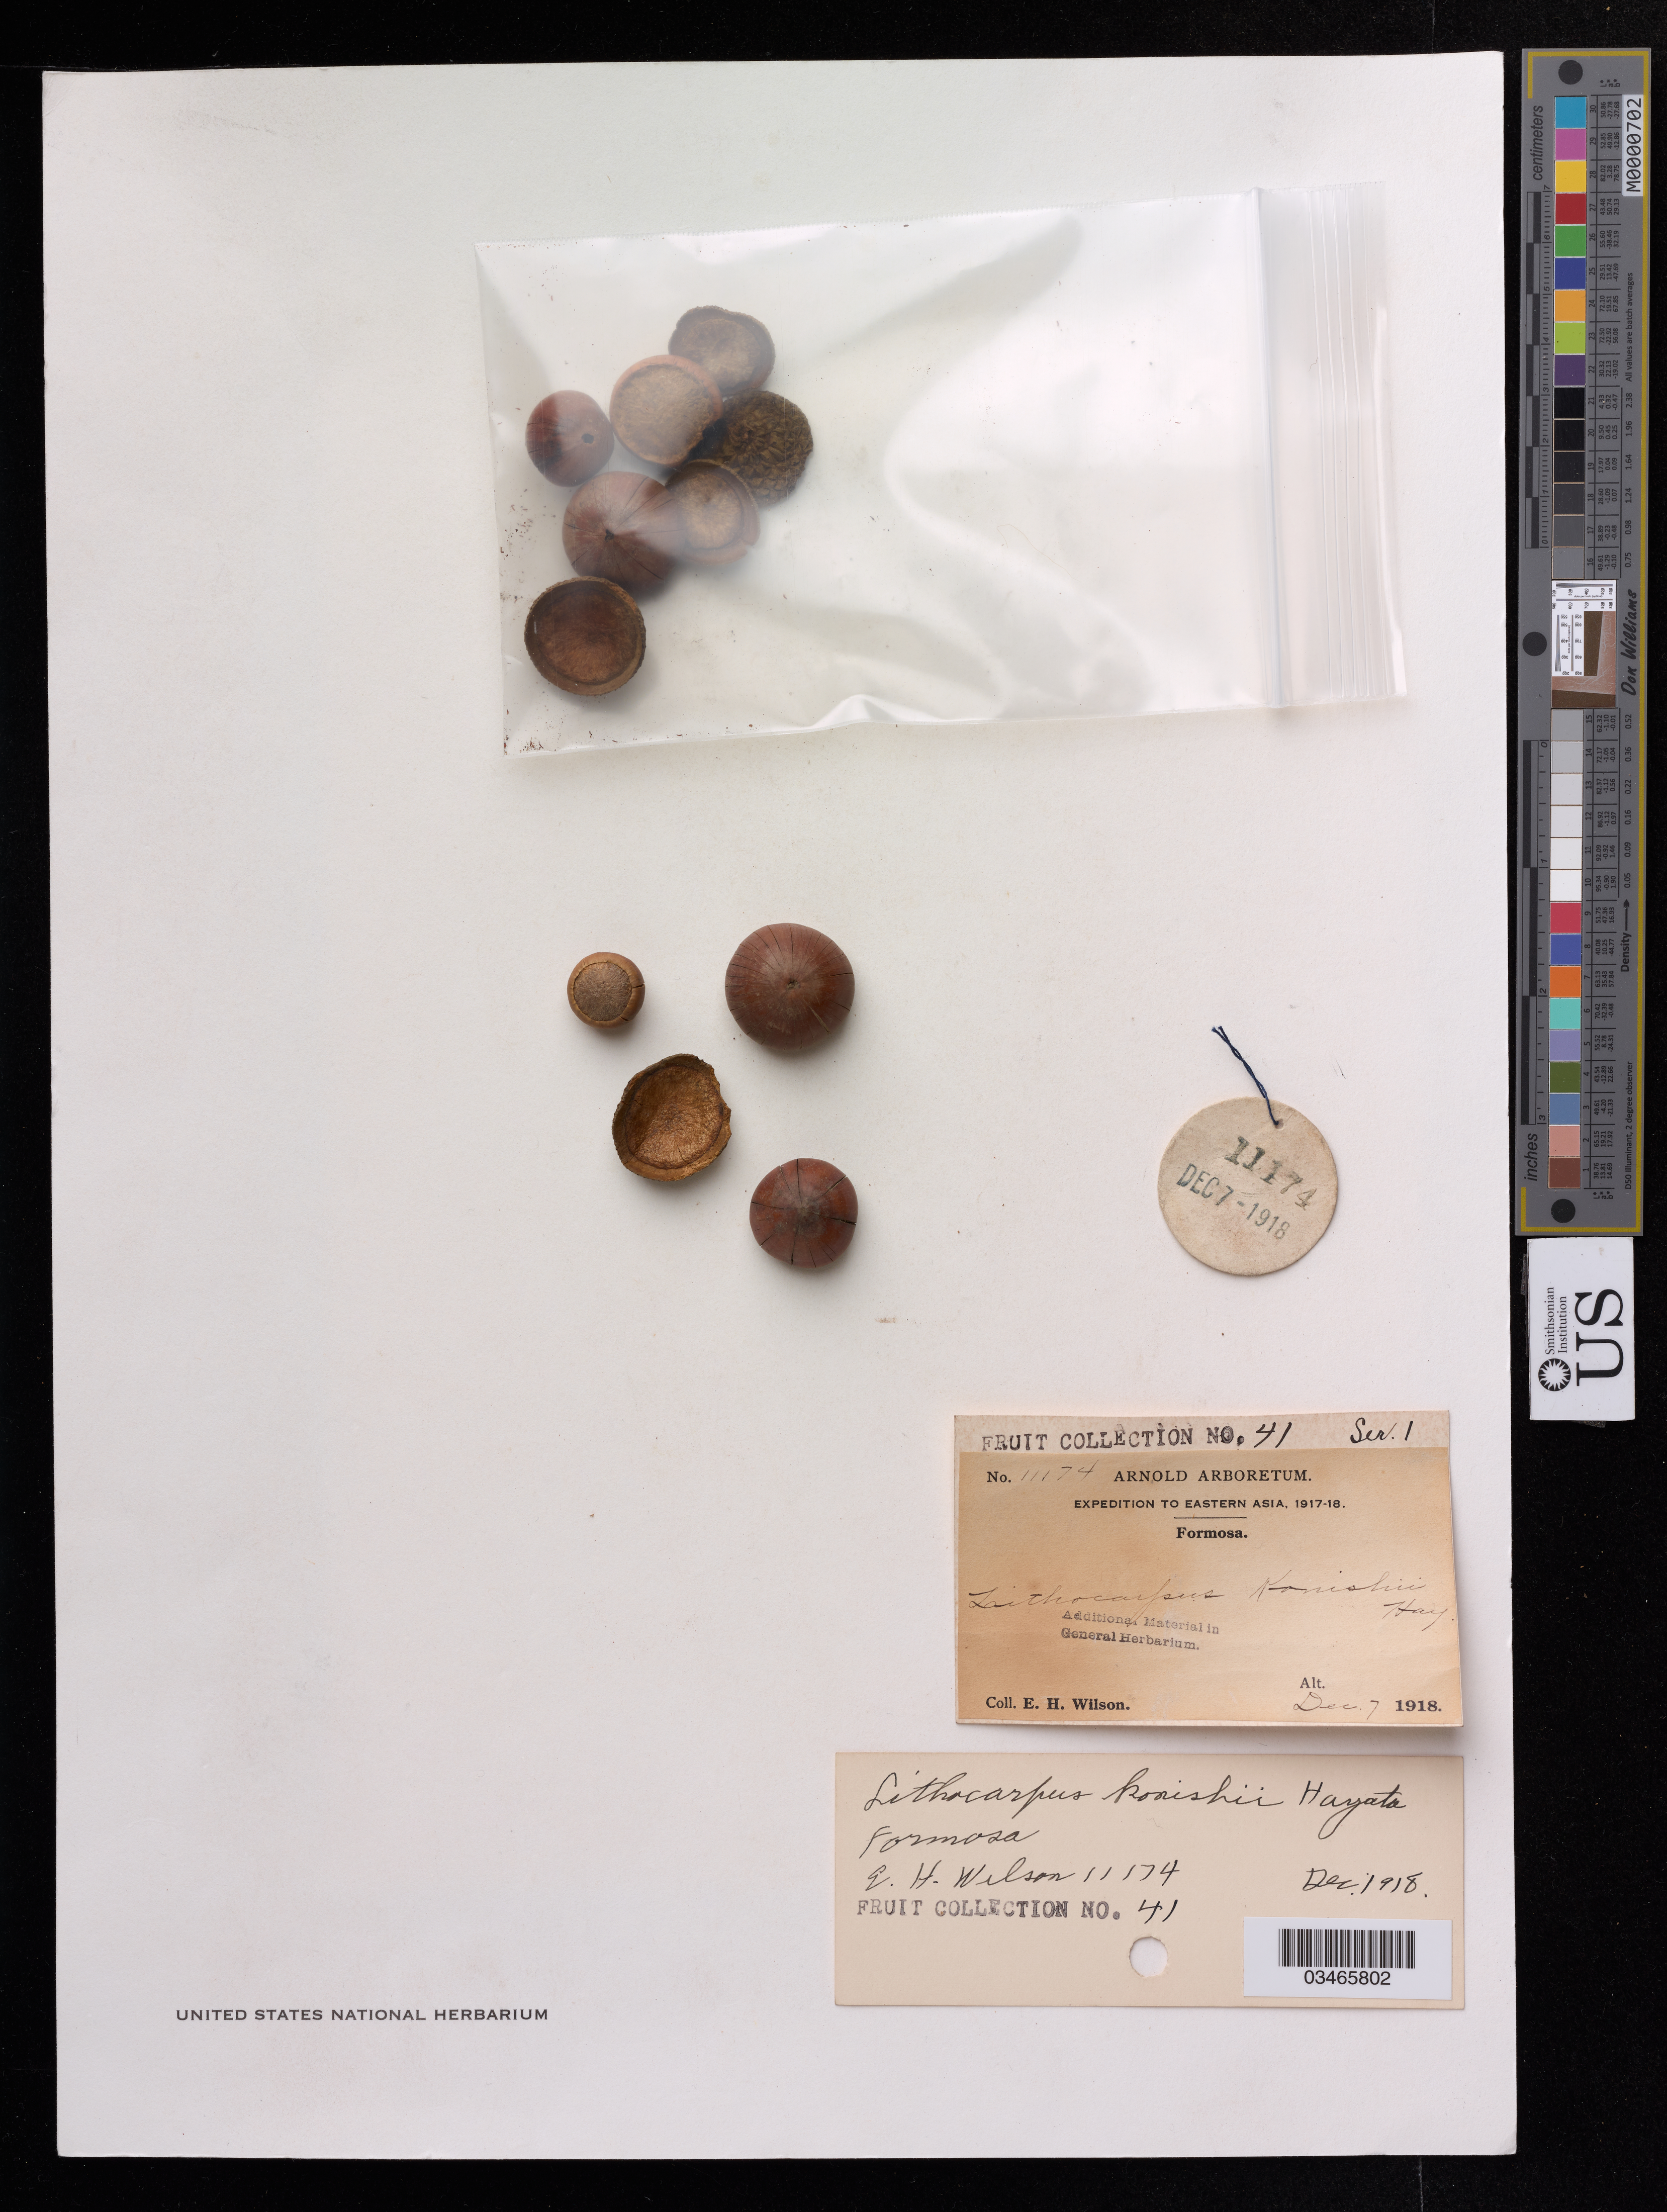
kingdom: Plantae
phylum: Tracheophyta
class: Magnoliopsida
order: Fagales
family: Fagaceae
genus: Lithocarpus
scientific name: Lithocarpus konishii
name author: (Hayata) Hayata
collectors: E. Wilson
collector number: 11174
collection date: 1918-12-07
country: Taiwan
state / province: Nantou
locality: Eastern Asia. Formosa. Lake Candidius Prov. Nanto.